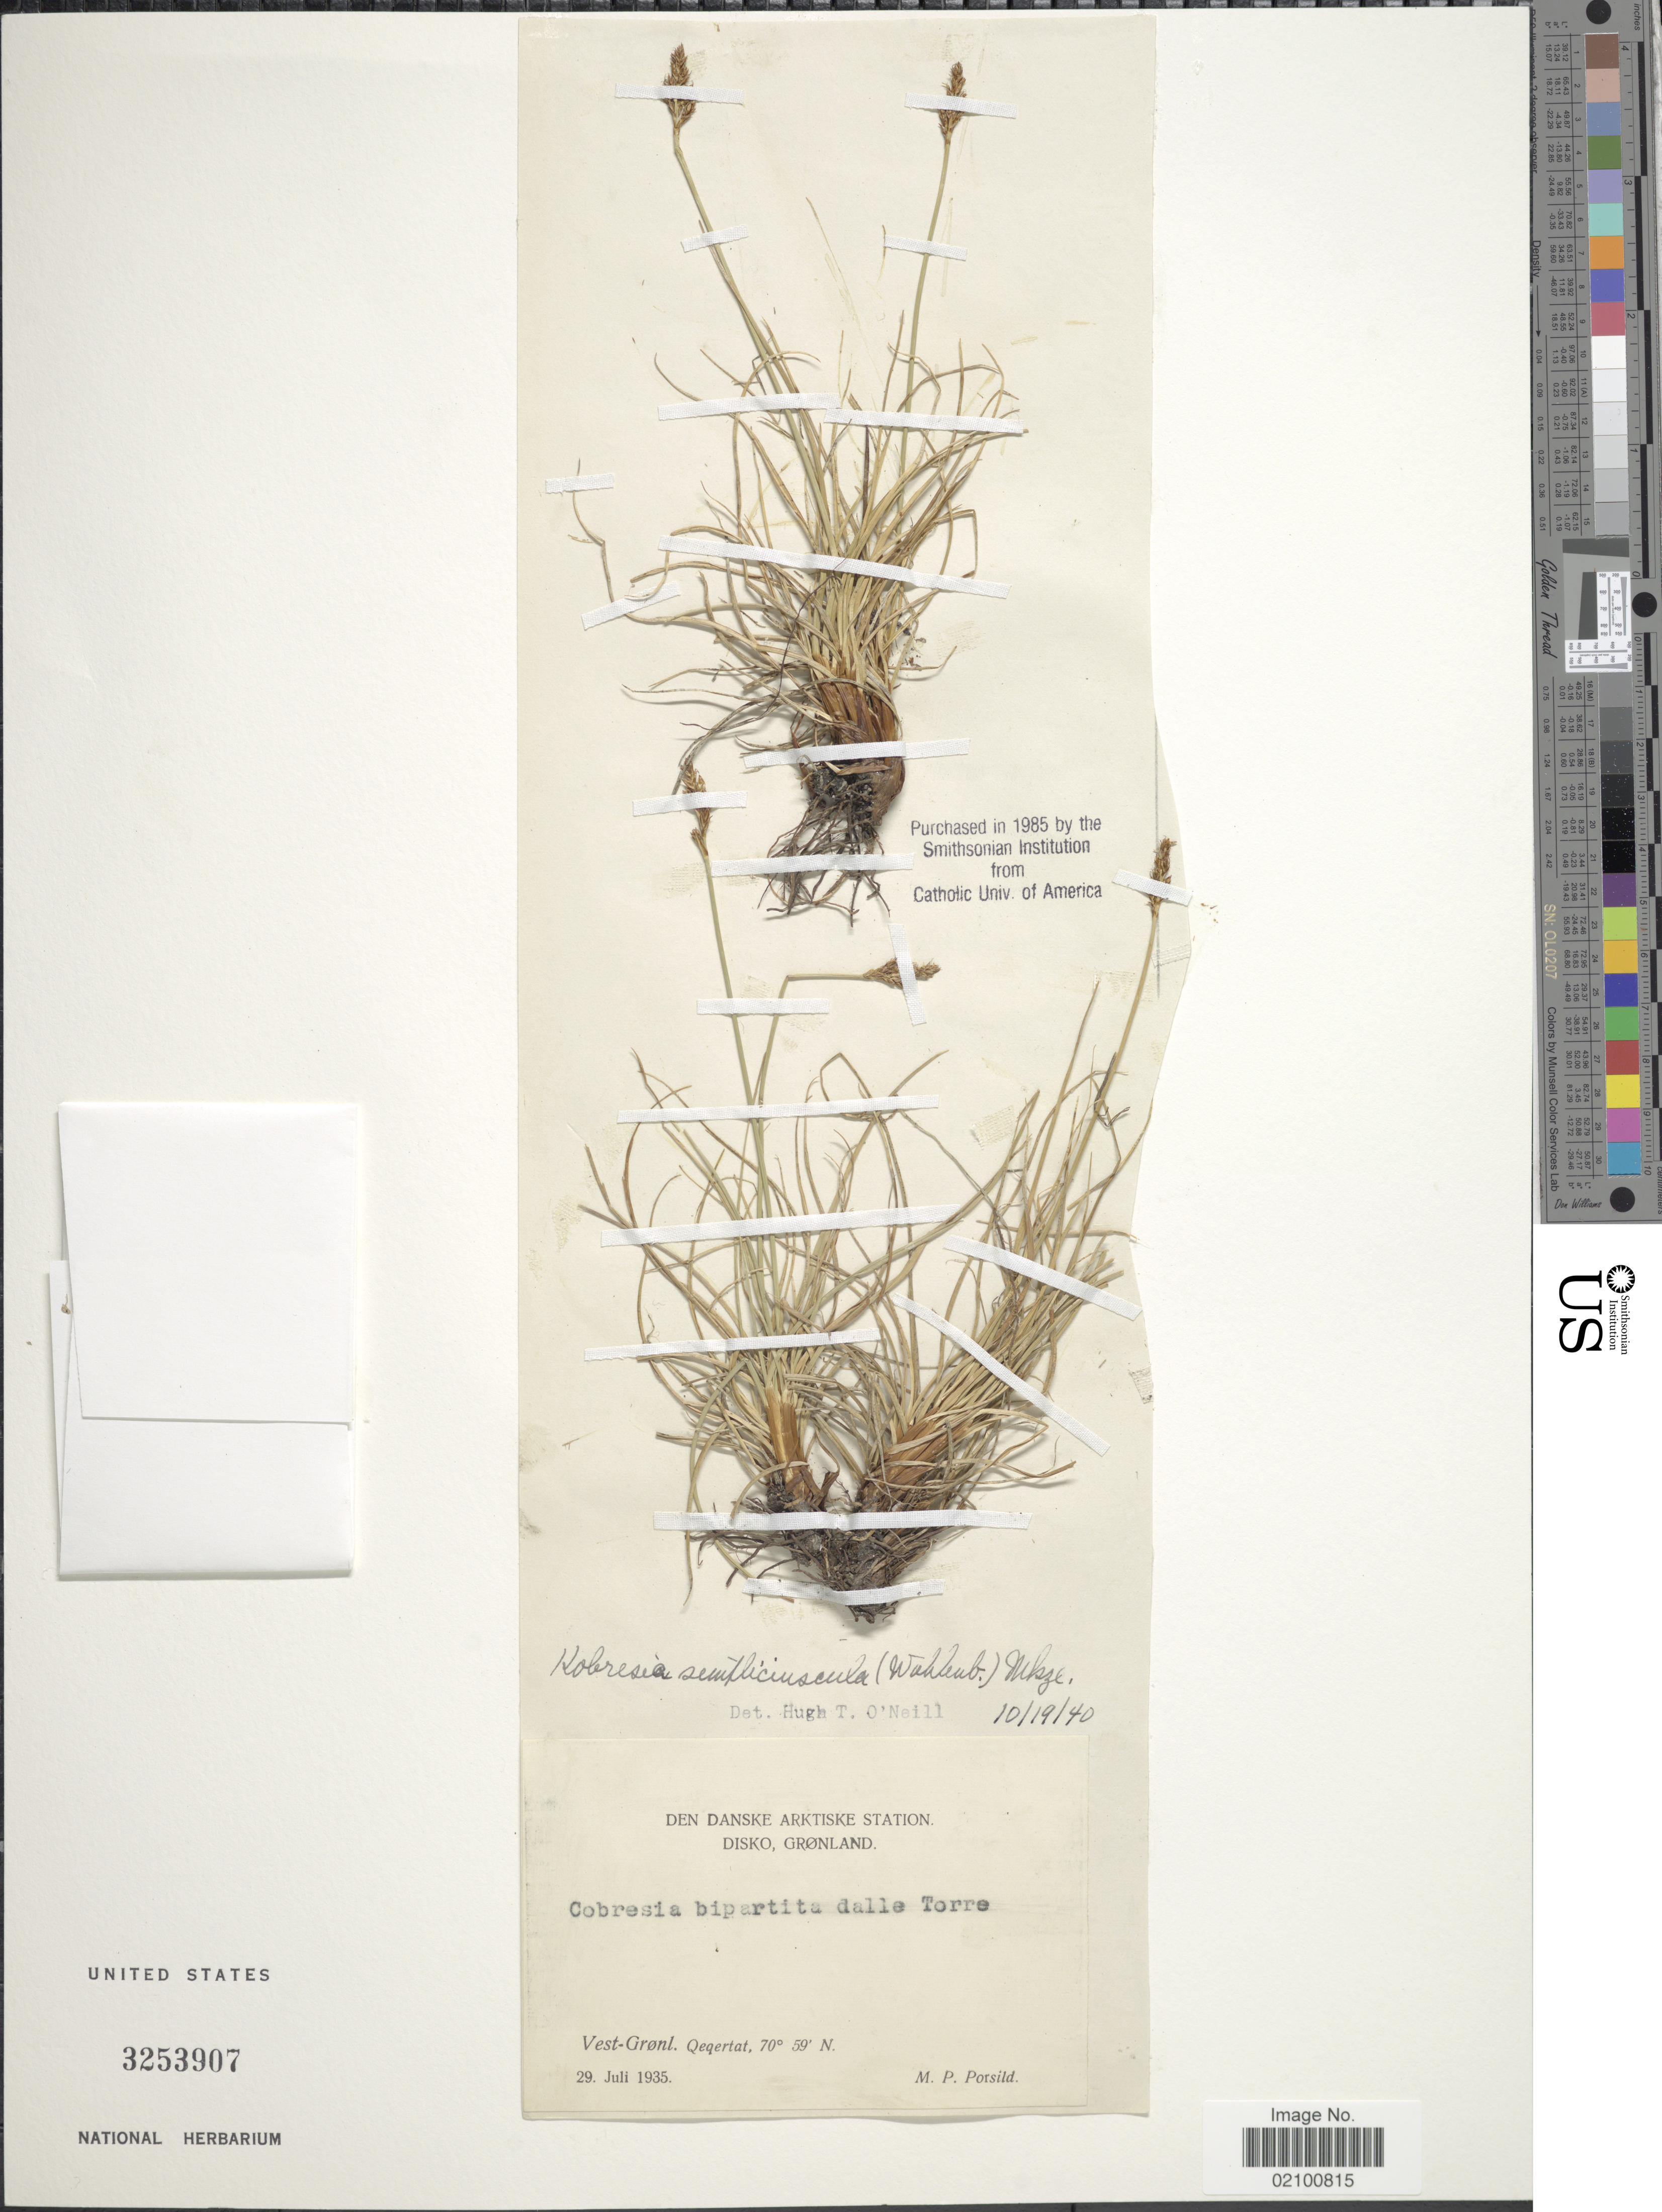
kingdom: Plantae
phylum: Tracheophyta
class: Liliopsida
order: Poales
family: Cyperaceae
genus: Carex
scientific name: Carex simpliciuscula subsp. simpliciuscula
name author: Wahlenb.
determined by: Strong, M. T., (US), Smithsonian Institution - National Museum of Natural History (UNITED STATES)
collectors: M. P. Porsild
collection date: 1935-07-29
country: Greenland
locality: Disko, Gronland, Vest-Gronl., Qeqertat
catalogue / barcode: US 3253907